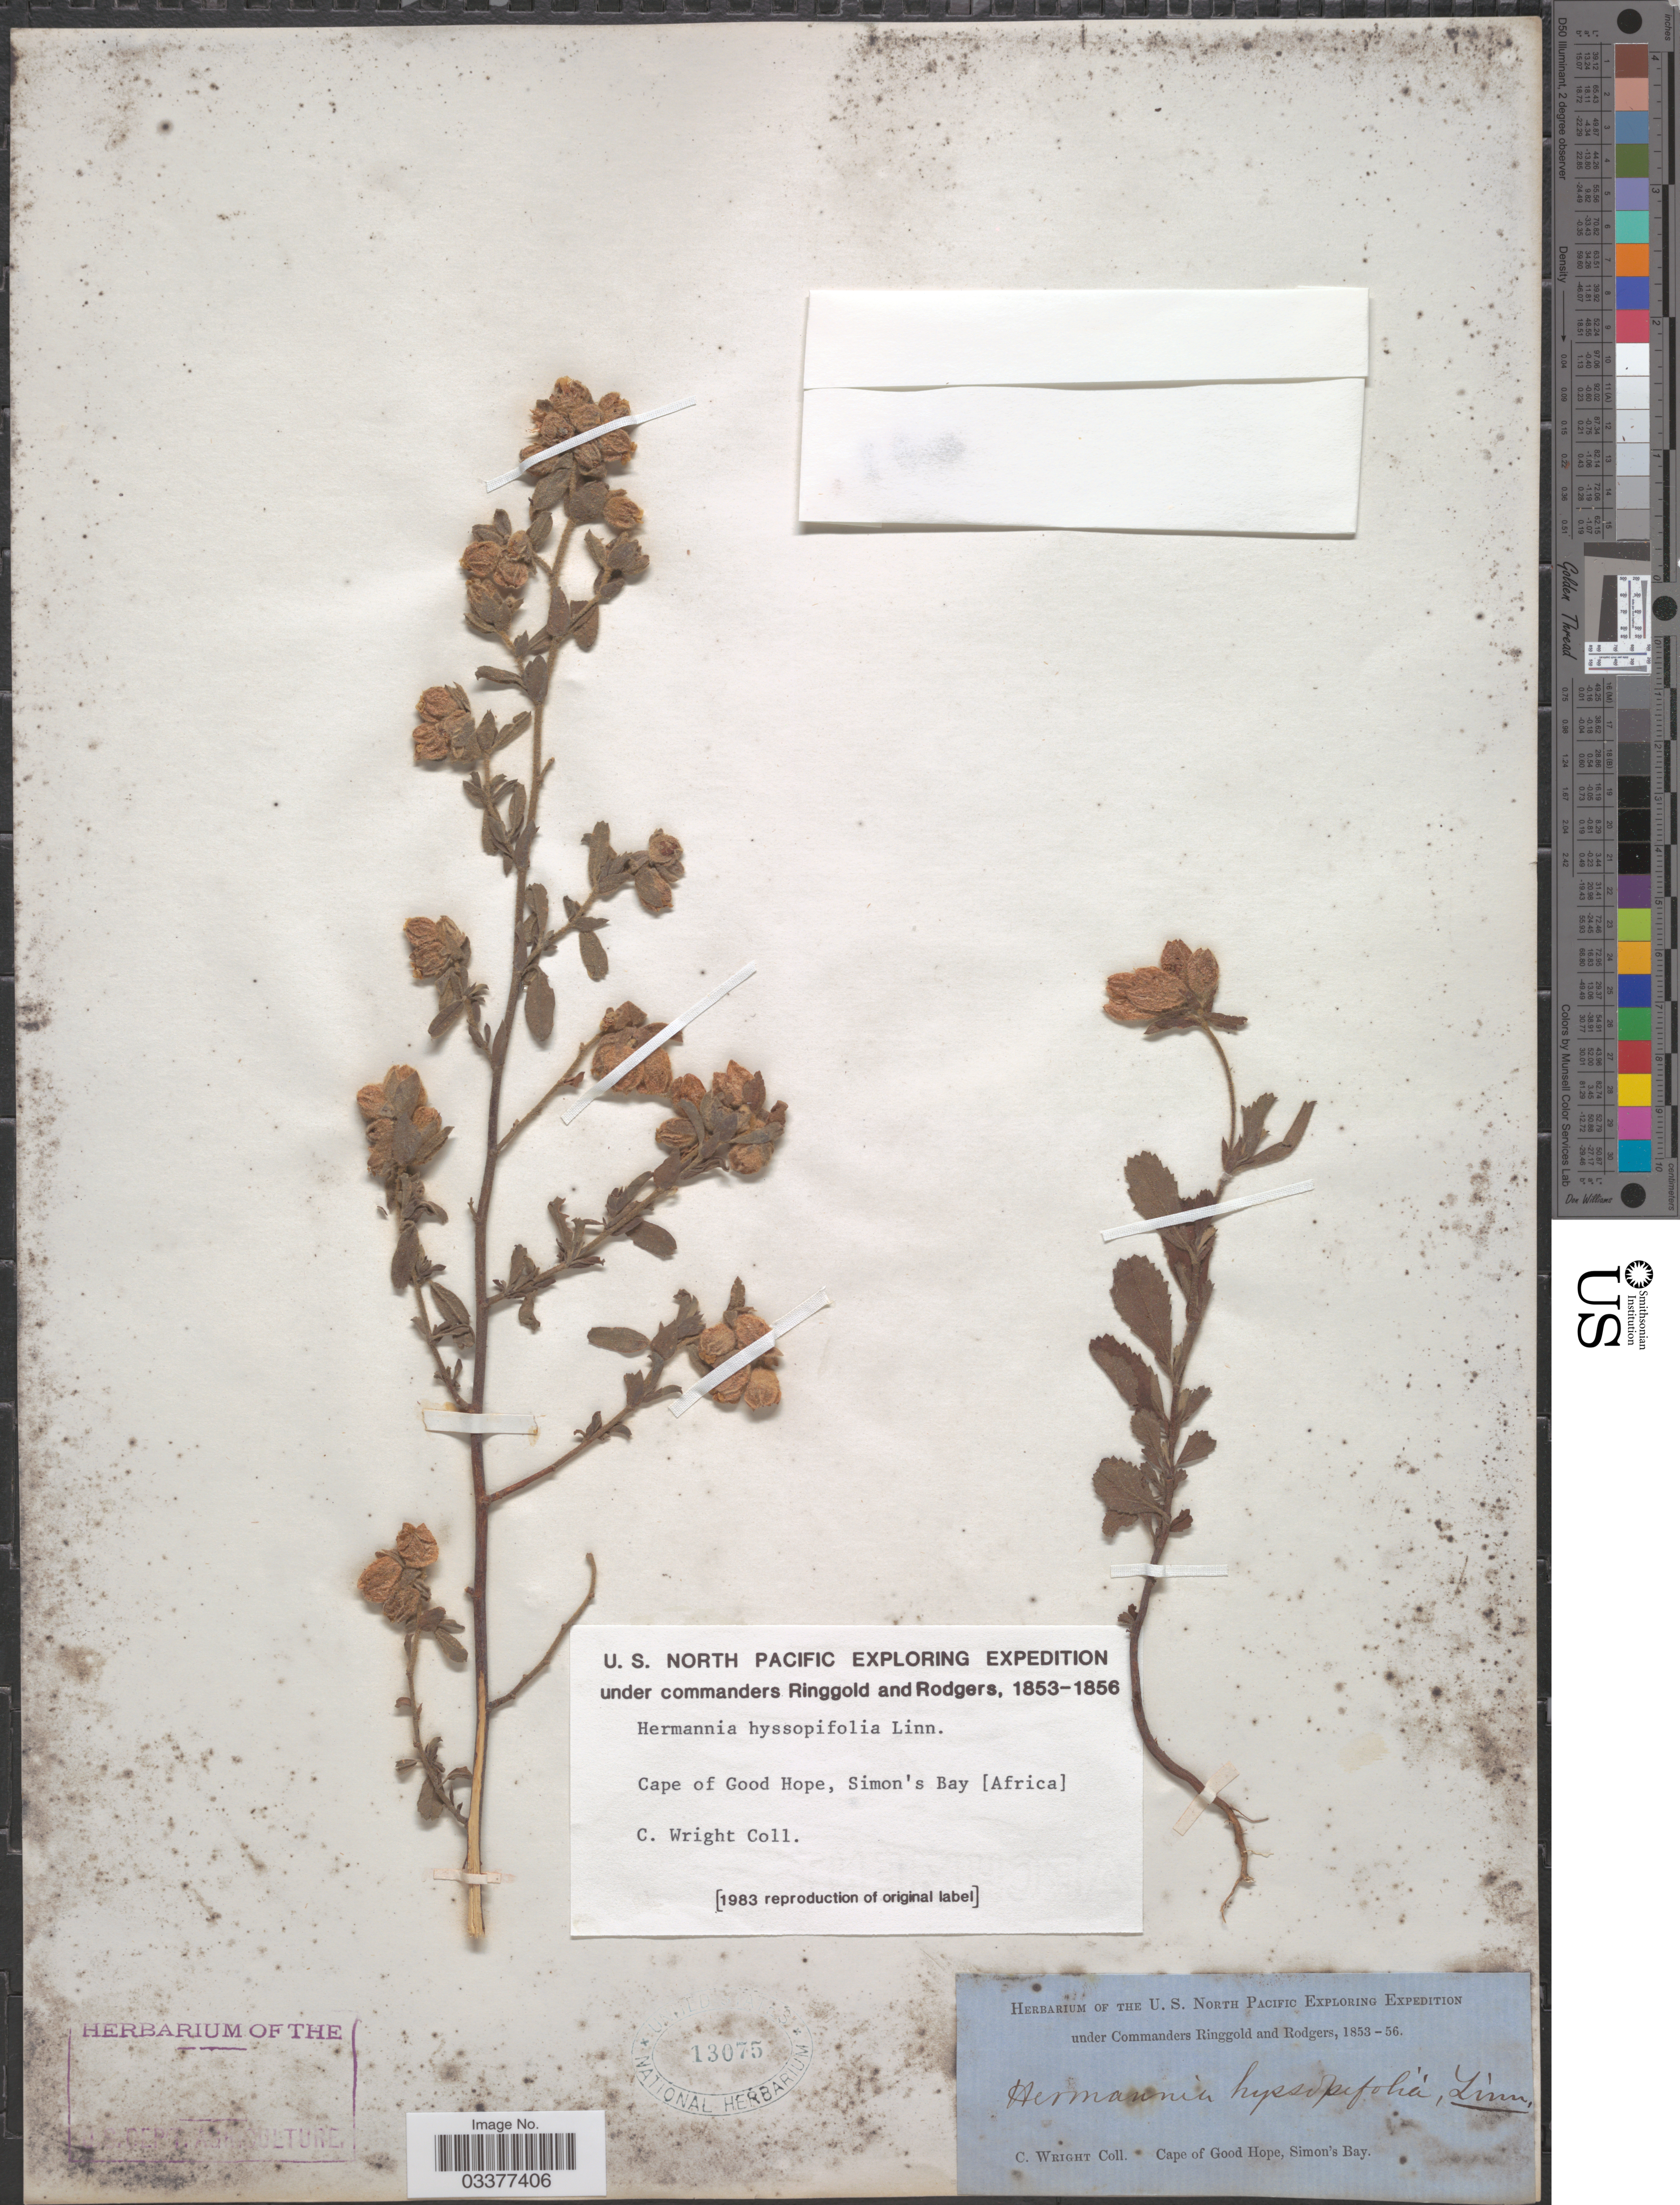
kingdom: Plantae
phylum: Tracheophyta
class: Magnoliopsida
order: Malvales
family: Malvaceae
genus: Hermannia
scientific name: Hermannia hyssopifolia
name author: L.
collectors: C. Wright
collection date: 1853/1856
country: South Africa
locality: Cape of Good Hope, Simon's Bay.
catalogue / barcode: US 13075